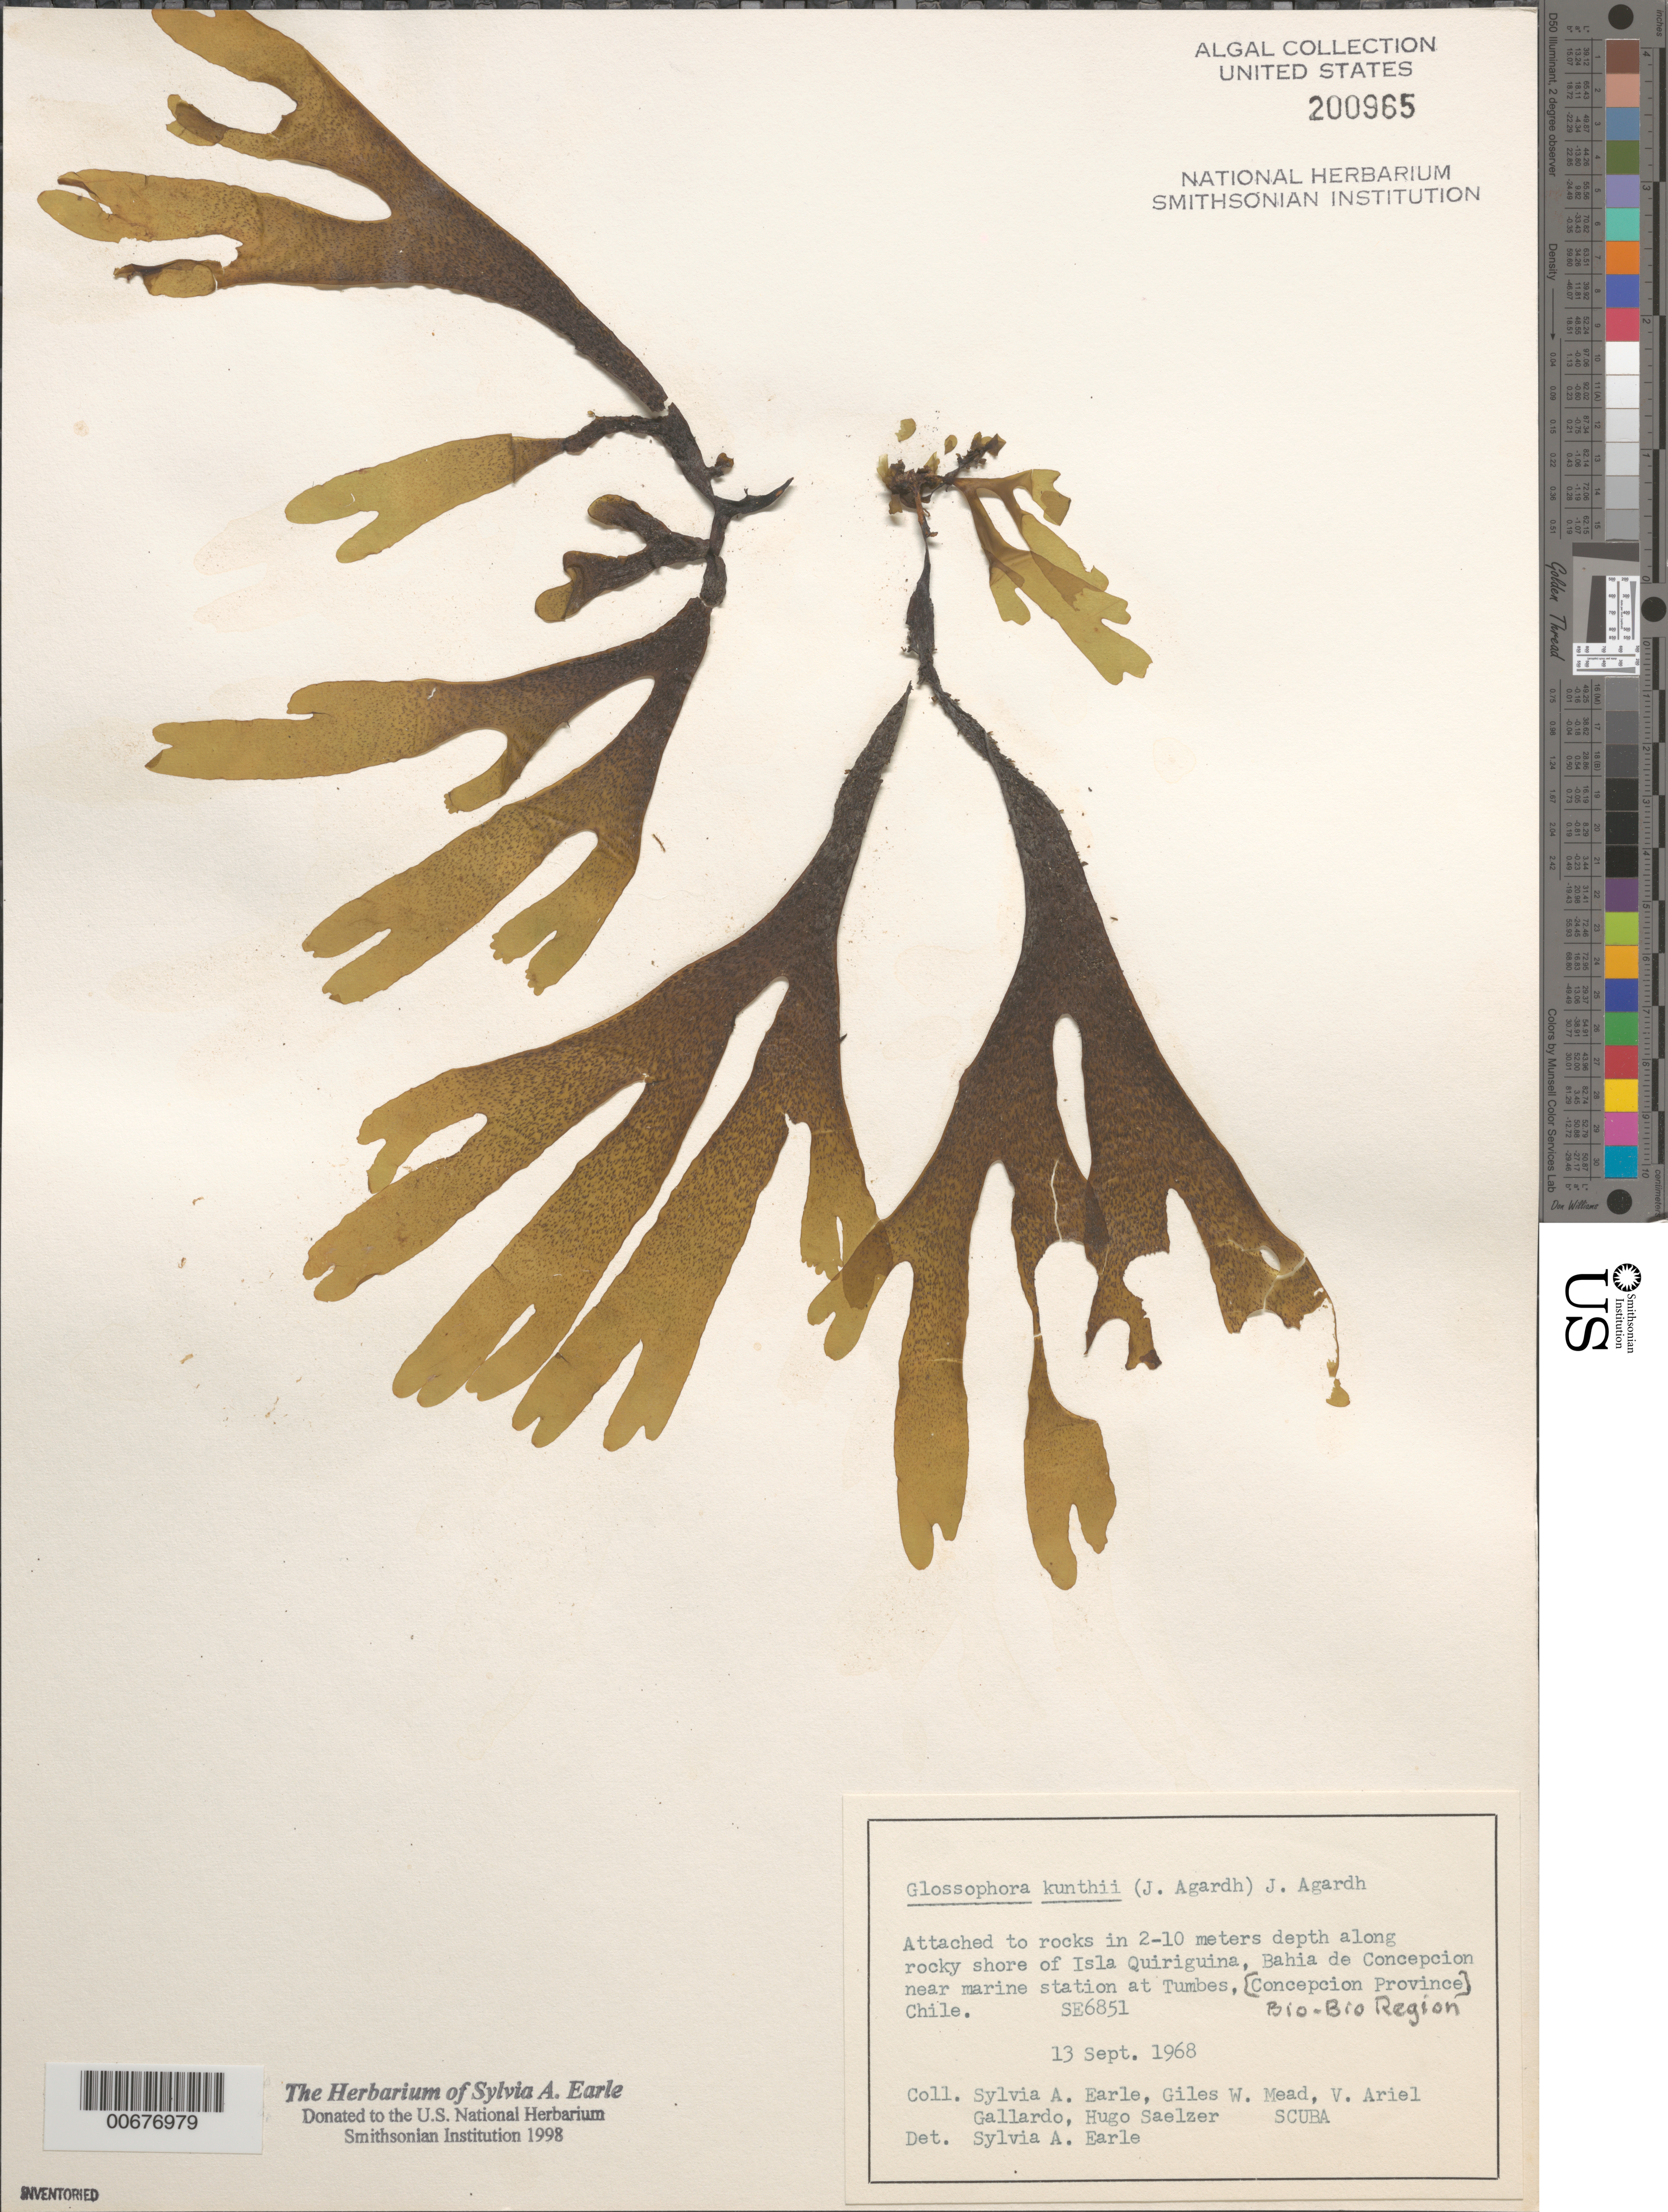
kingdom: Chromista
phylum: Ochrophyta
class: Phaeophyceae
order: Dictyotales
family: Dictyotaceae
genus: Dictyota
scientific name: Dictyota kunthii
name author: (C. Agardh) Grev.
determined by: Algae name updating Project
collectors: S. A. Earle, G. W. Mead, V. Gallardo & H. Saelzer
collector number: SE 6851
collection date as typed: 13 Sep 1968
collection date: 1968-09-13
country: Chile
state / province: Bio-Bío (VIII)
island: Isla Quiriquina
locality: Bahía de Concepción, near marine station at Tumbes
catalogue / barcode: US 200965